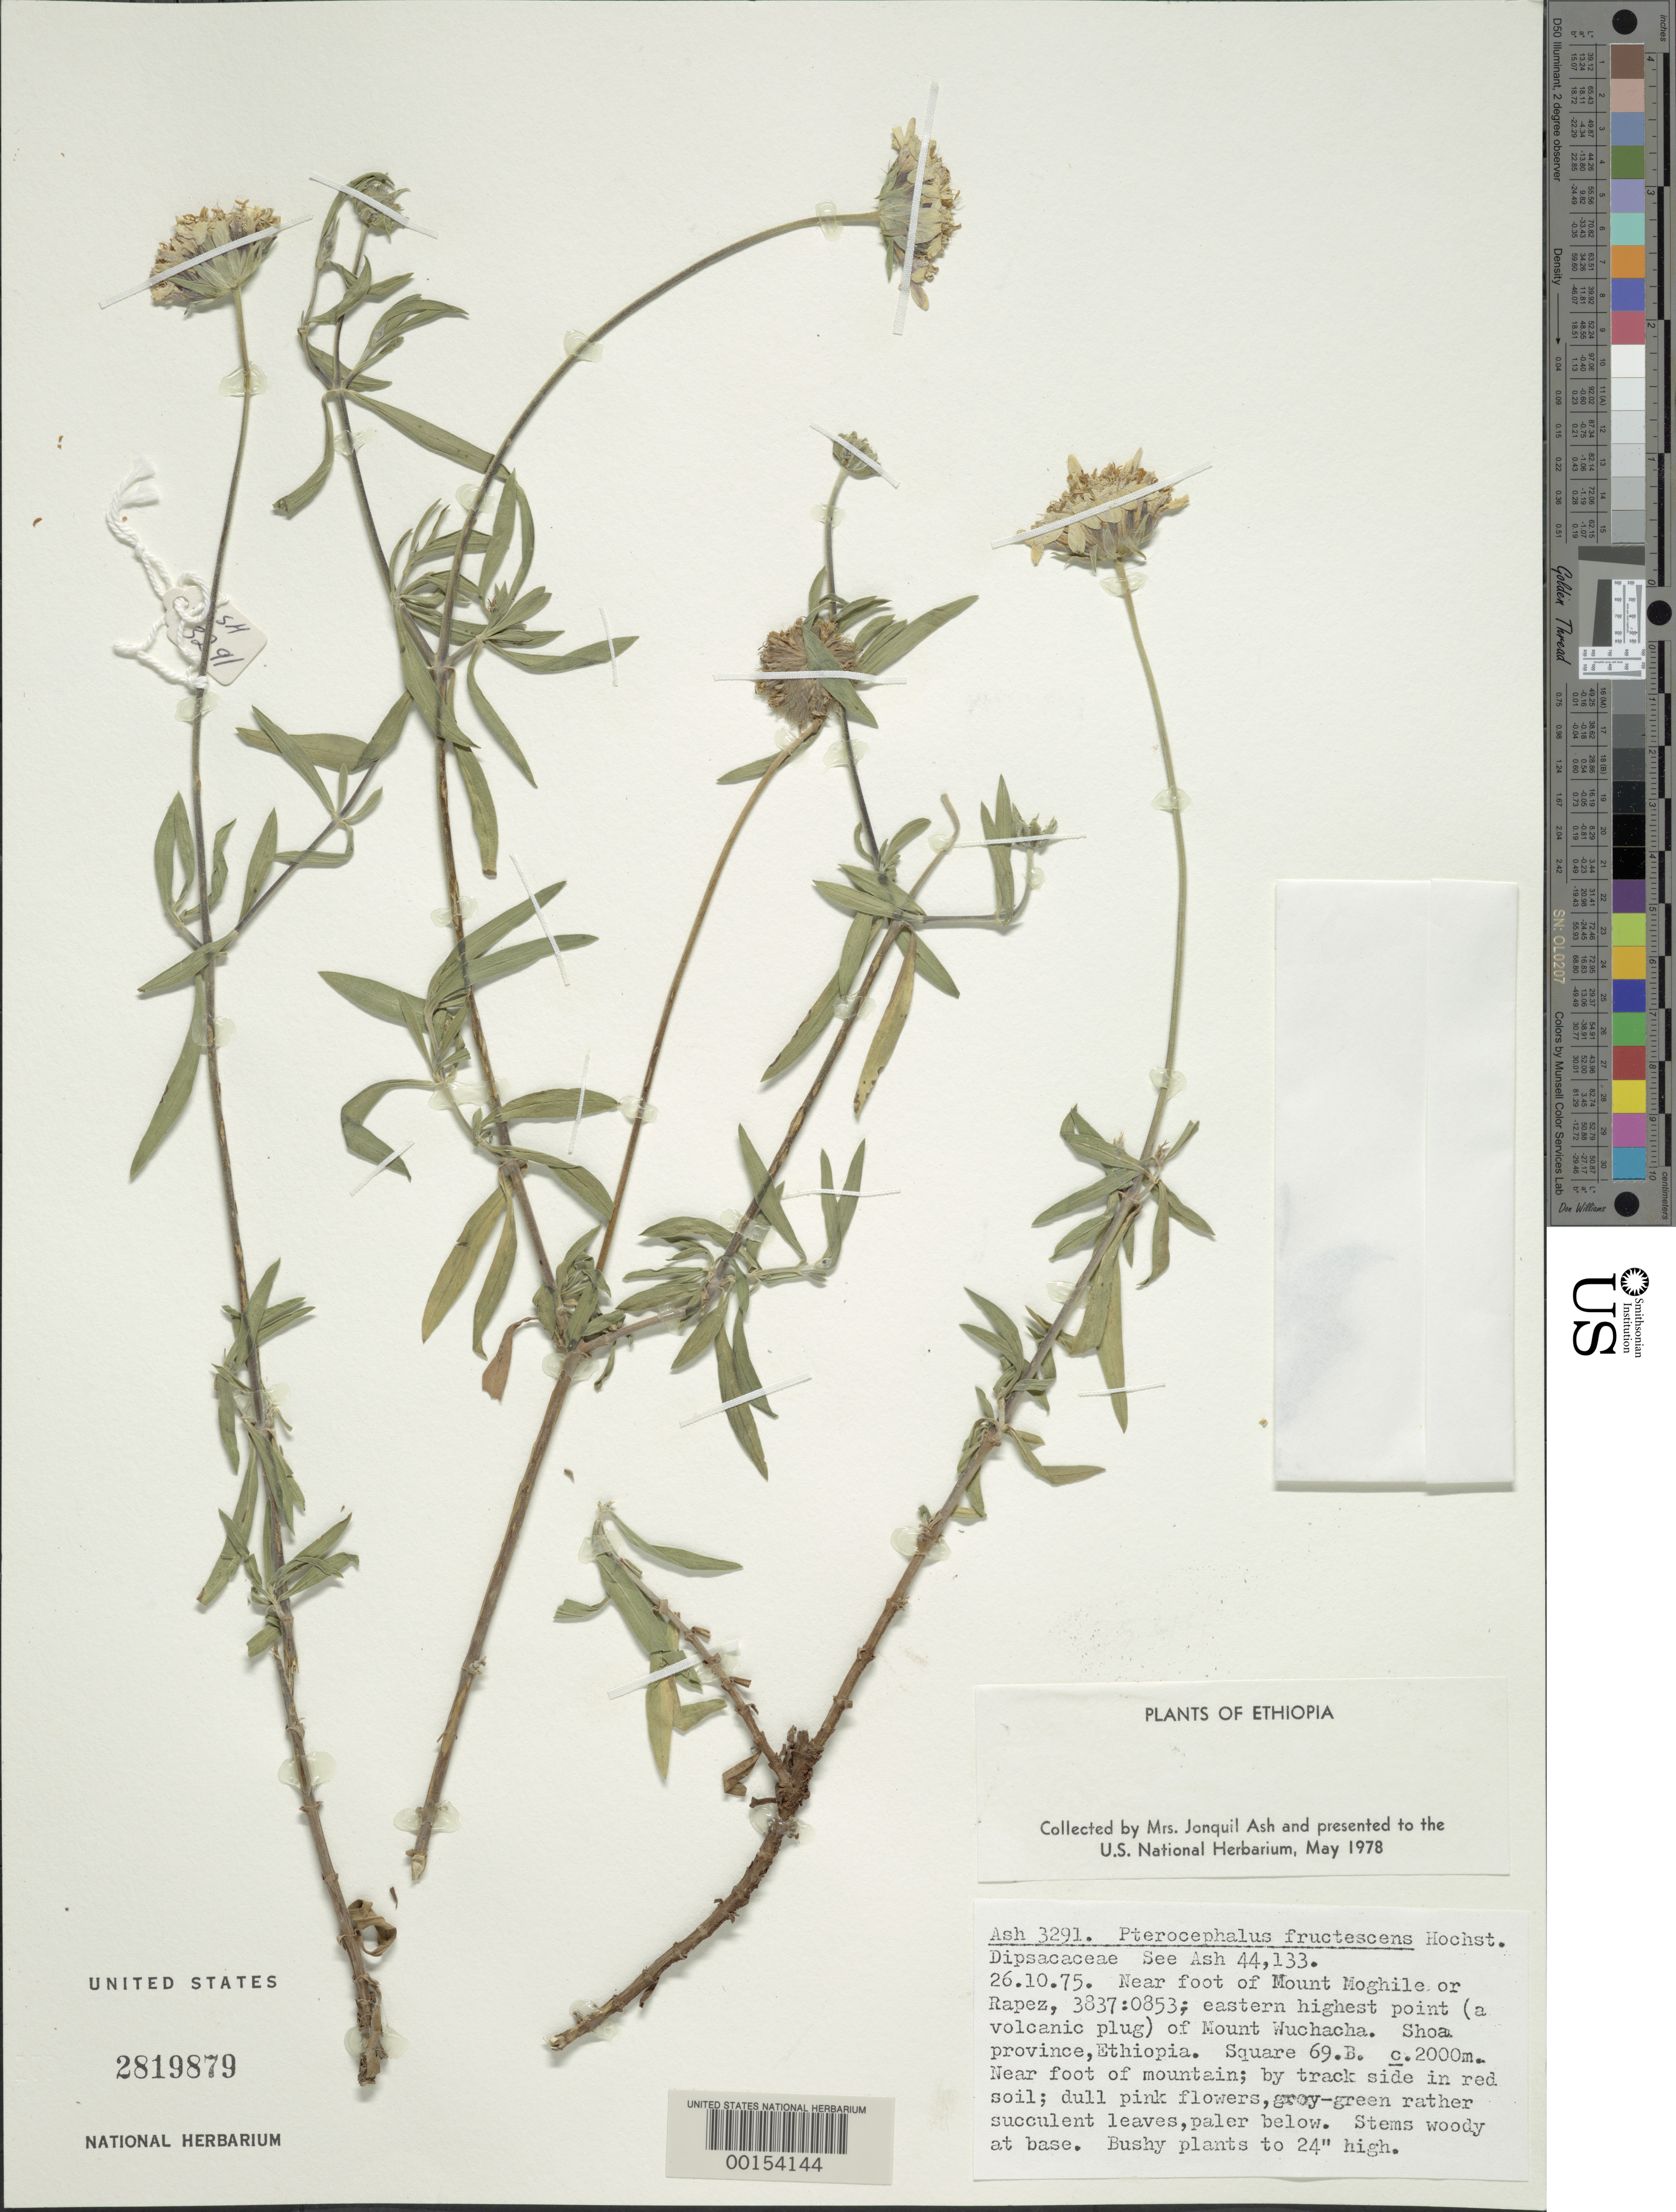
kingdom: Plantae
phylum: Tracheophyta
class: Magnoliopsida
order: Dipsacales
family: Caprifoliaceae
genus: Pterocephalus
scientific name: Pterocephalus frutescens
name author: Hochst. ex A. Rich.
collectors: J. Ash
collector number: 3291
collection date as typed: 26 Oct 1975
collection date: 1975-10-26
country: Ethiopia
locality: Near foot of Mount Moghile or Rapez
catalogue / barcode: US 2819879